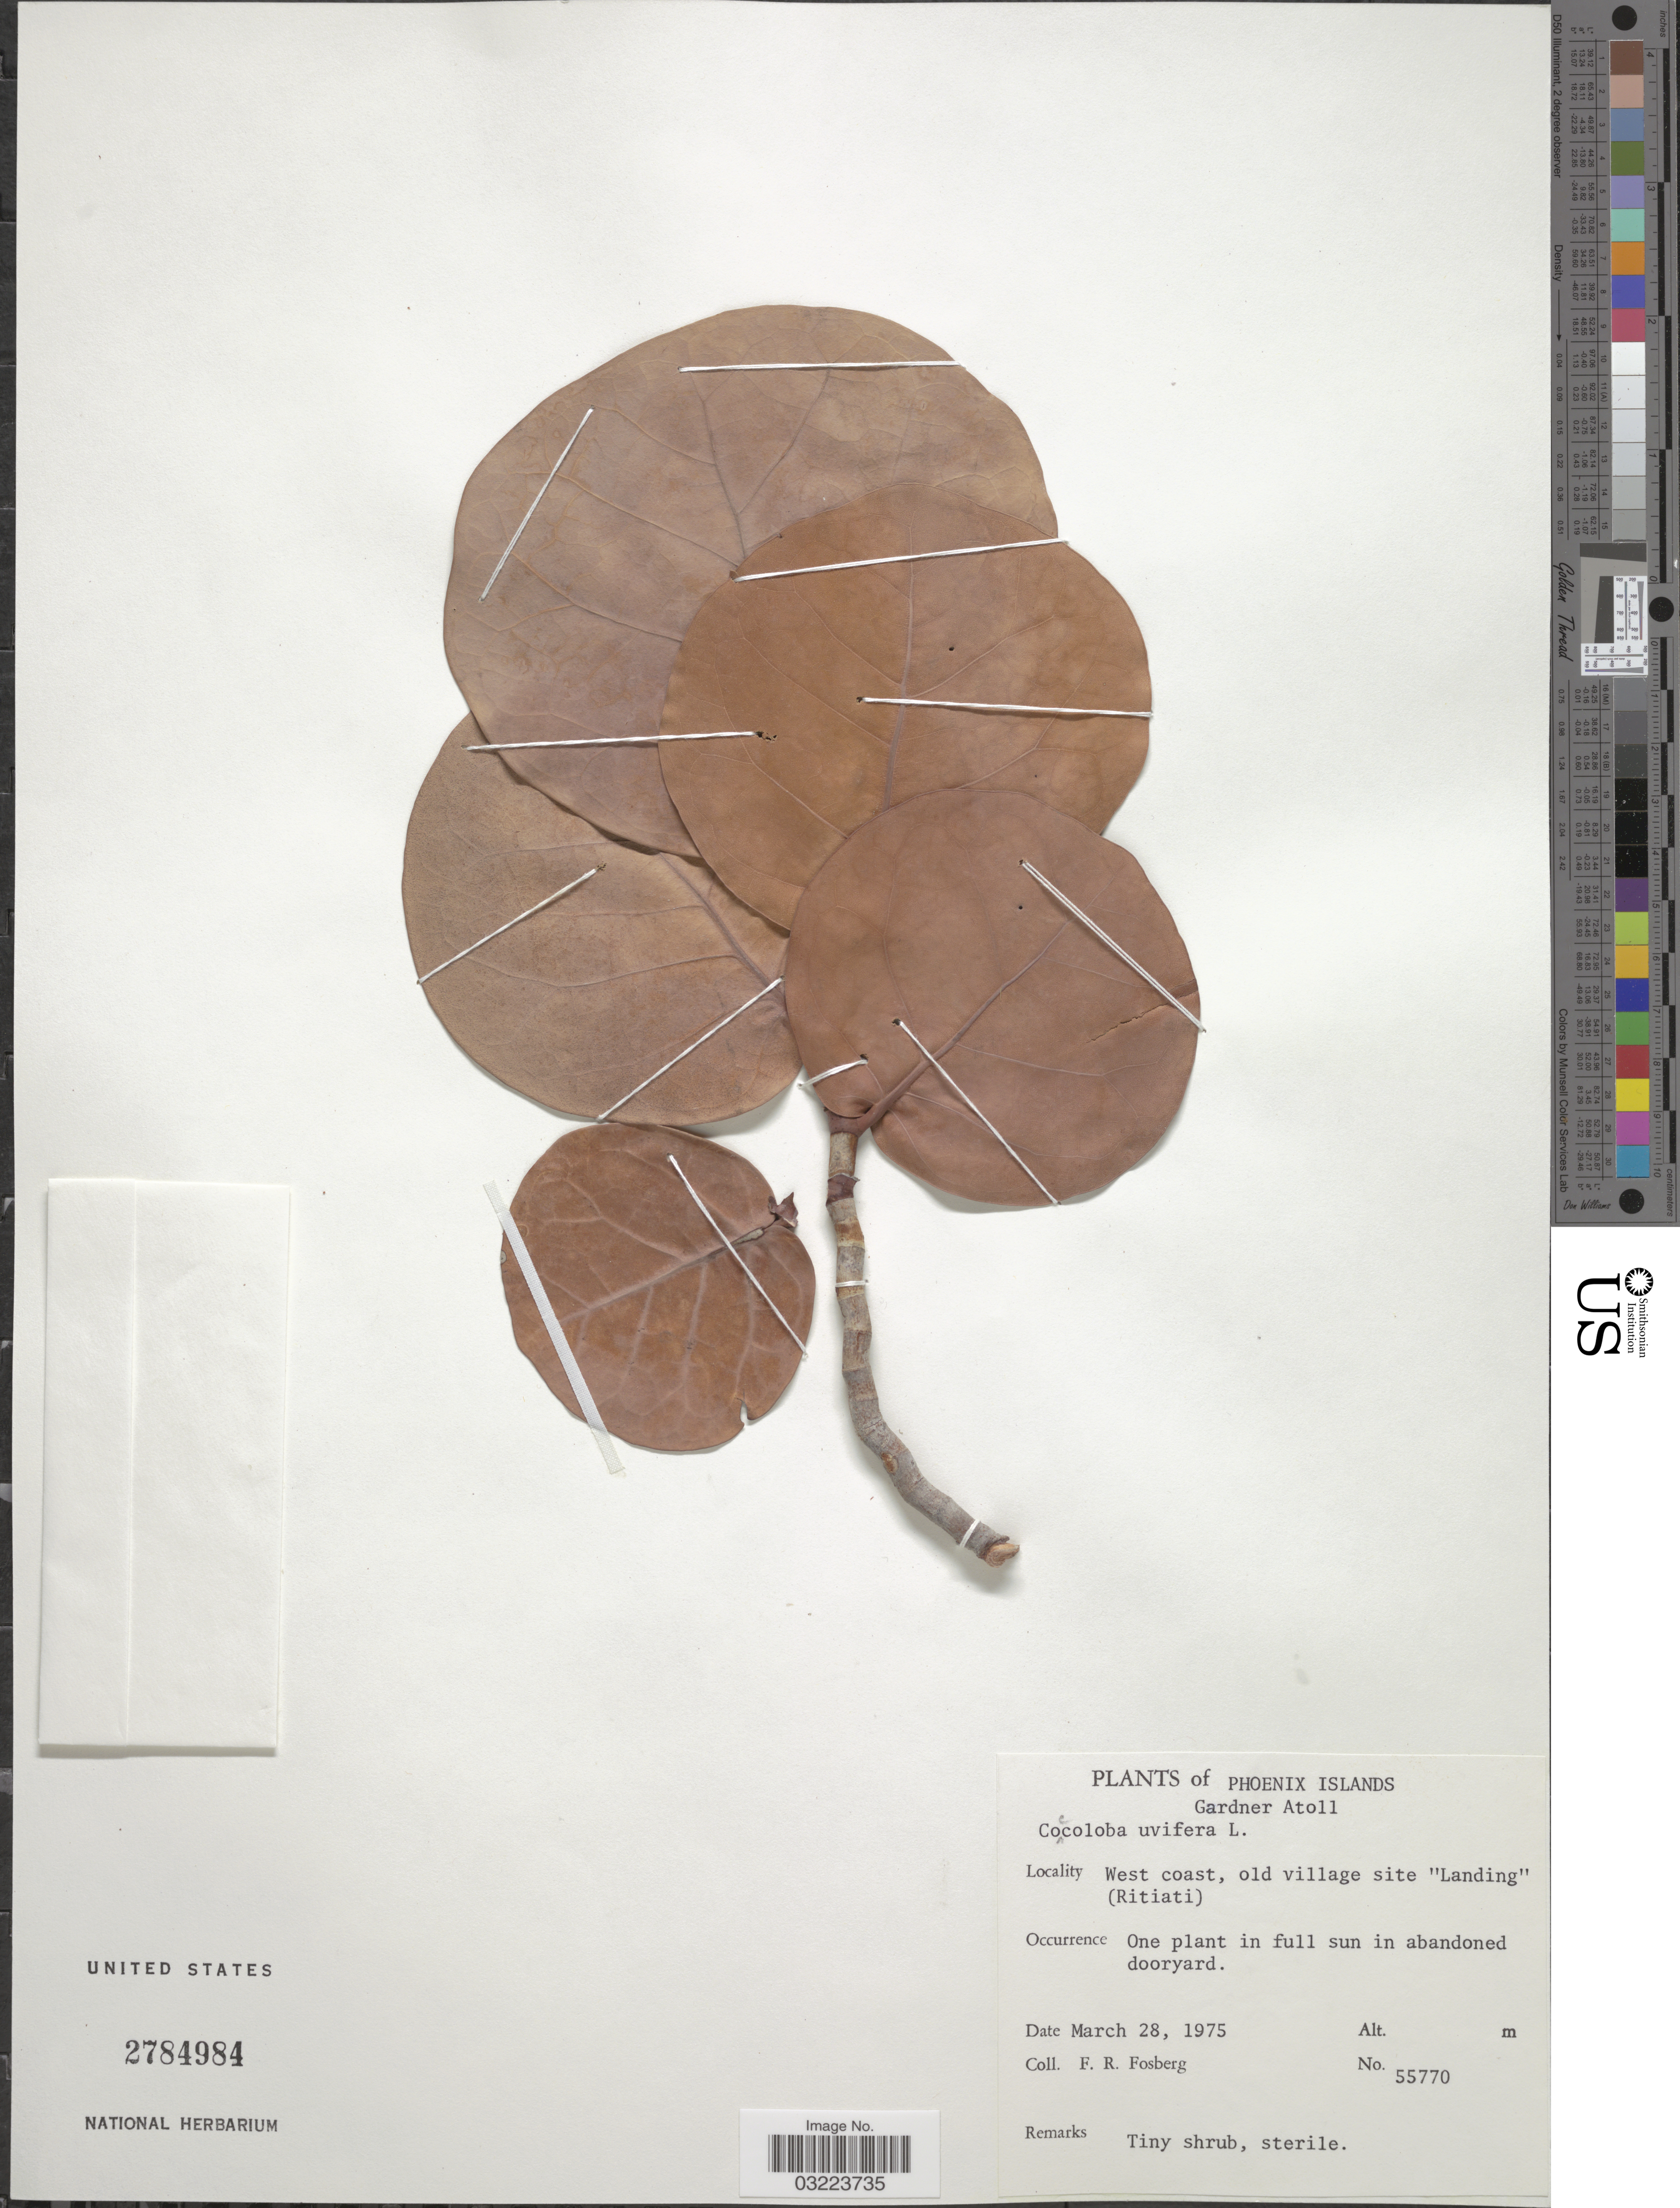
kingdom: Plantae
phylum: Tracheophyta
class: Magnoliopsida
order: Caryophyllales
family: Polygonaceae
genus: Coccoloba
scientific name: Coccoloba uvifera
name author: L.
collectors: F. R. Fosberg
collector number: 55770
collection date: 1975-03-28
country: Kiribati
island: Nikumaroro [Gardner] Atoll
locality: Phoenix Islands. Gardner Atoll. West coast, old village site "Landing" (Ritiati).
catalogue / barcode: US 2784984